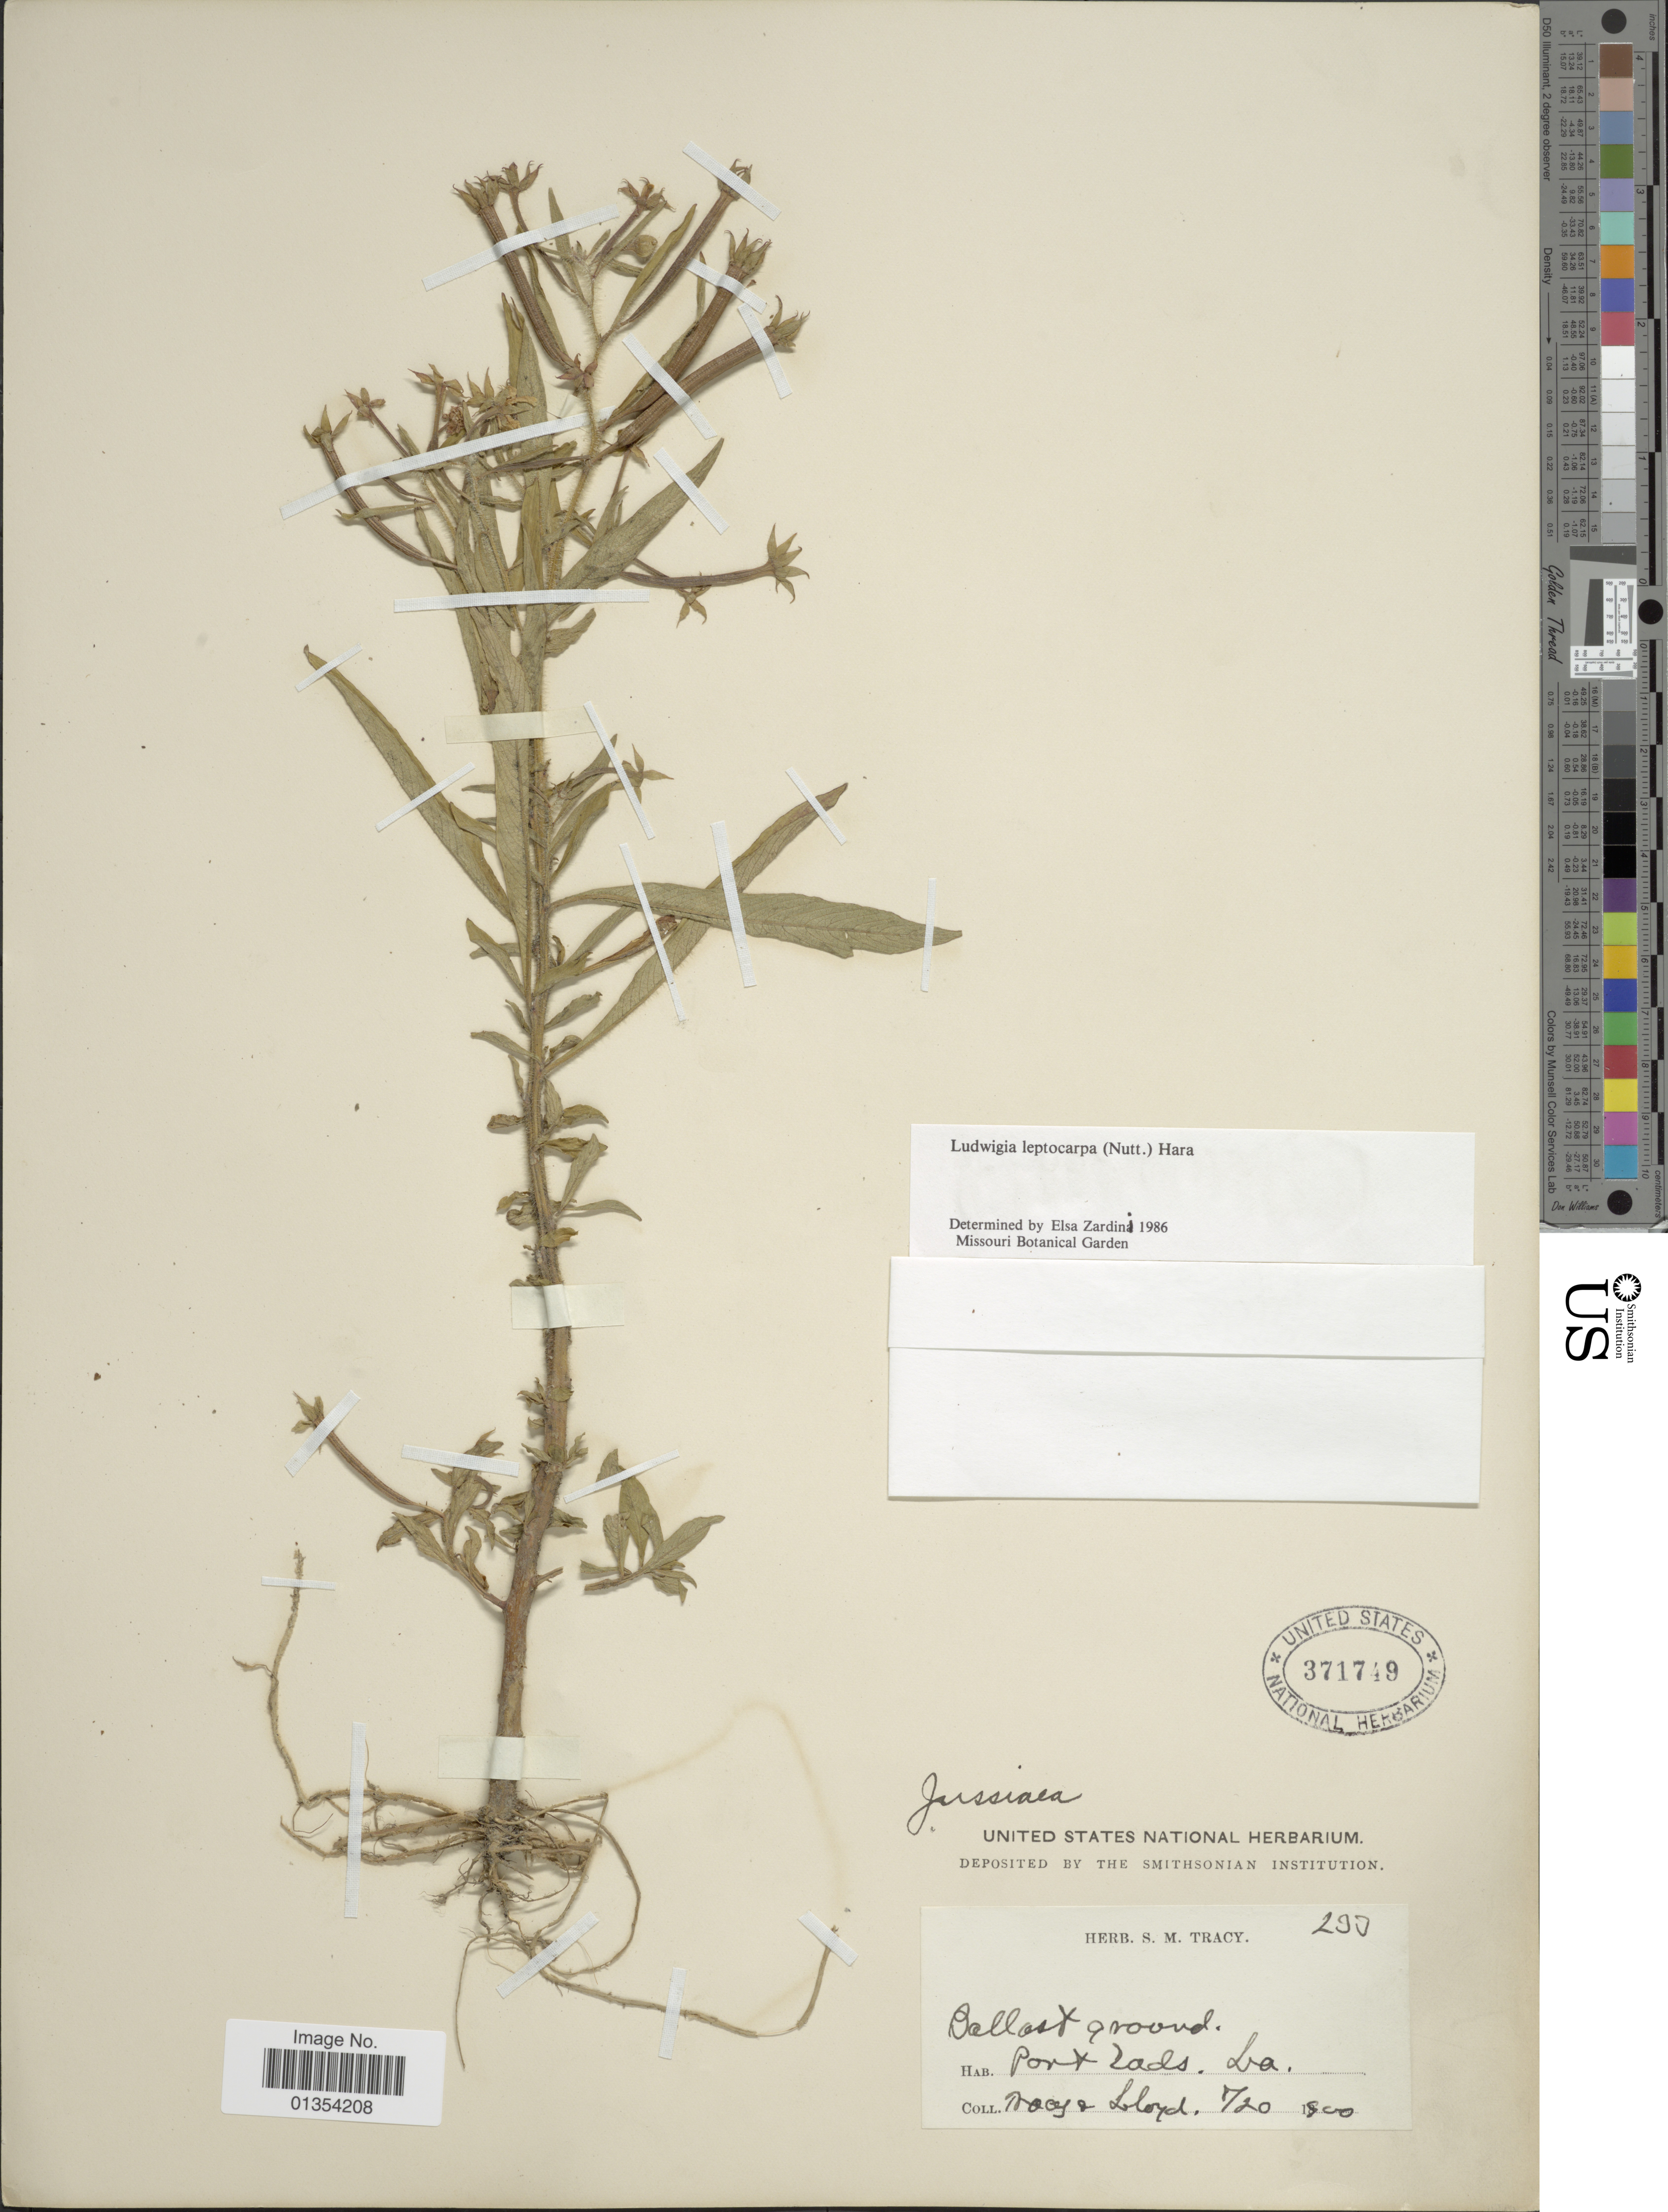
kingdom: Plantae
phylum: Tracheophyta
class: Magnoliopsida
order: Myrtales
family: Onagraceae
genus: Ludwigia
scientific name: Ludwigia leptocarpa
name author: (Nutt.) H. Hara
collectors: S. M. Tracy & -- Lloyd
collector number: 233*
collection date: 1900-08-20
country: United States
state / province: Louisiana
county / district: Plaquemines Parish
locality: Port Eads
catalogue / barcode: US 371749